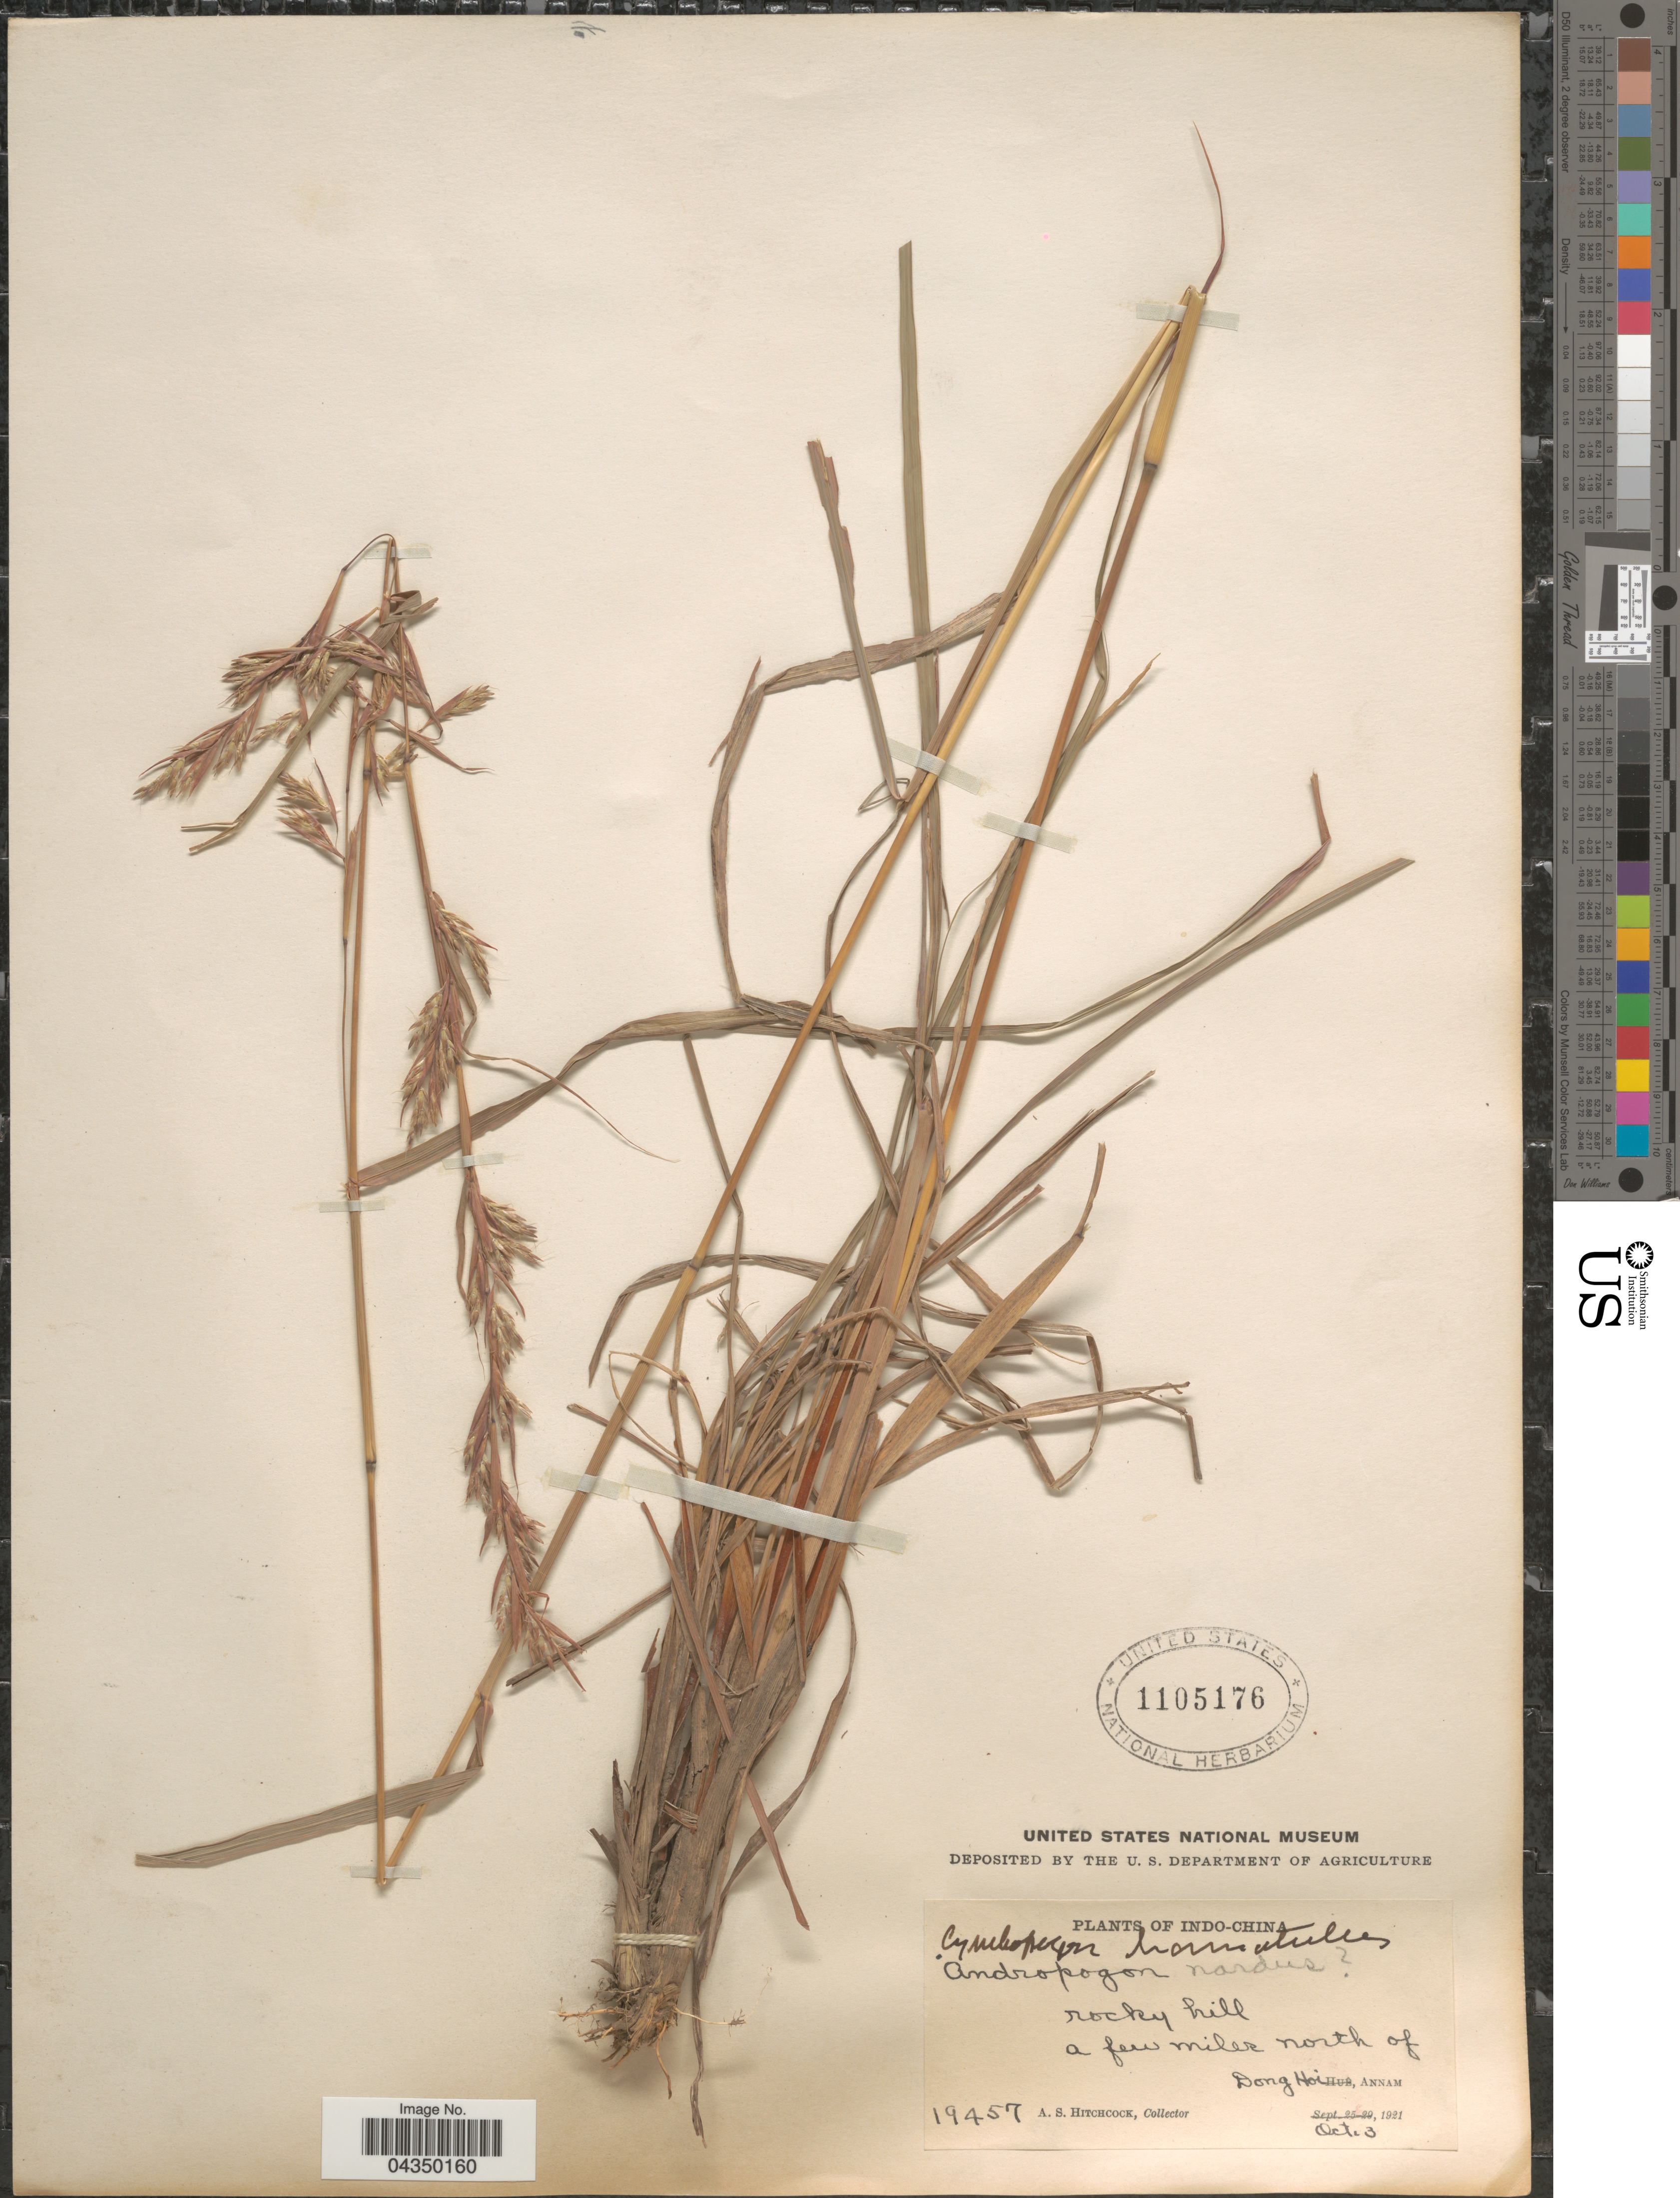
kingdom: Plantae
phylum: Tracheophyta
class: Liliopsida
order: Poales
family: Poaceae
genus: Cymbopogon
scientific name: Cymbopogon tortilis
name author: (J. Presl) A. Camus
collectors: A. S. Hitchcock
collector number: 19457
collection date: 1921-10-03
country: Vietnam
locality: A few miles north of Dong Hoi, Annam.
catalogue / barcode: US 1105176